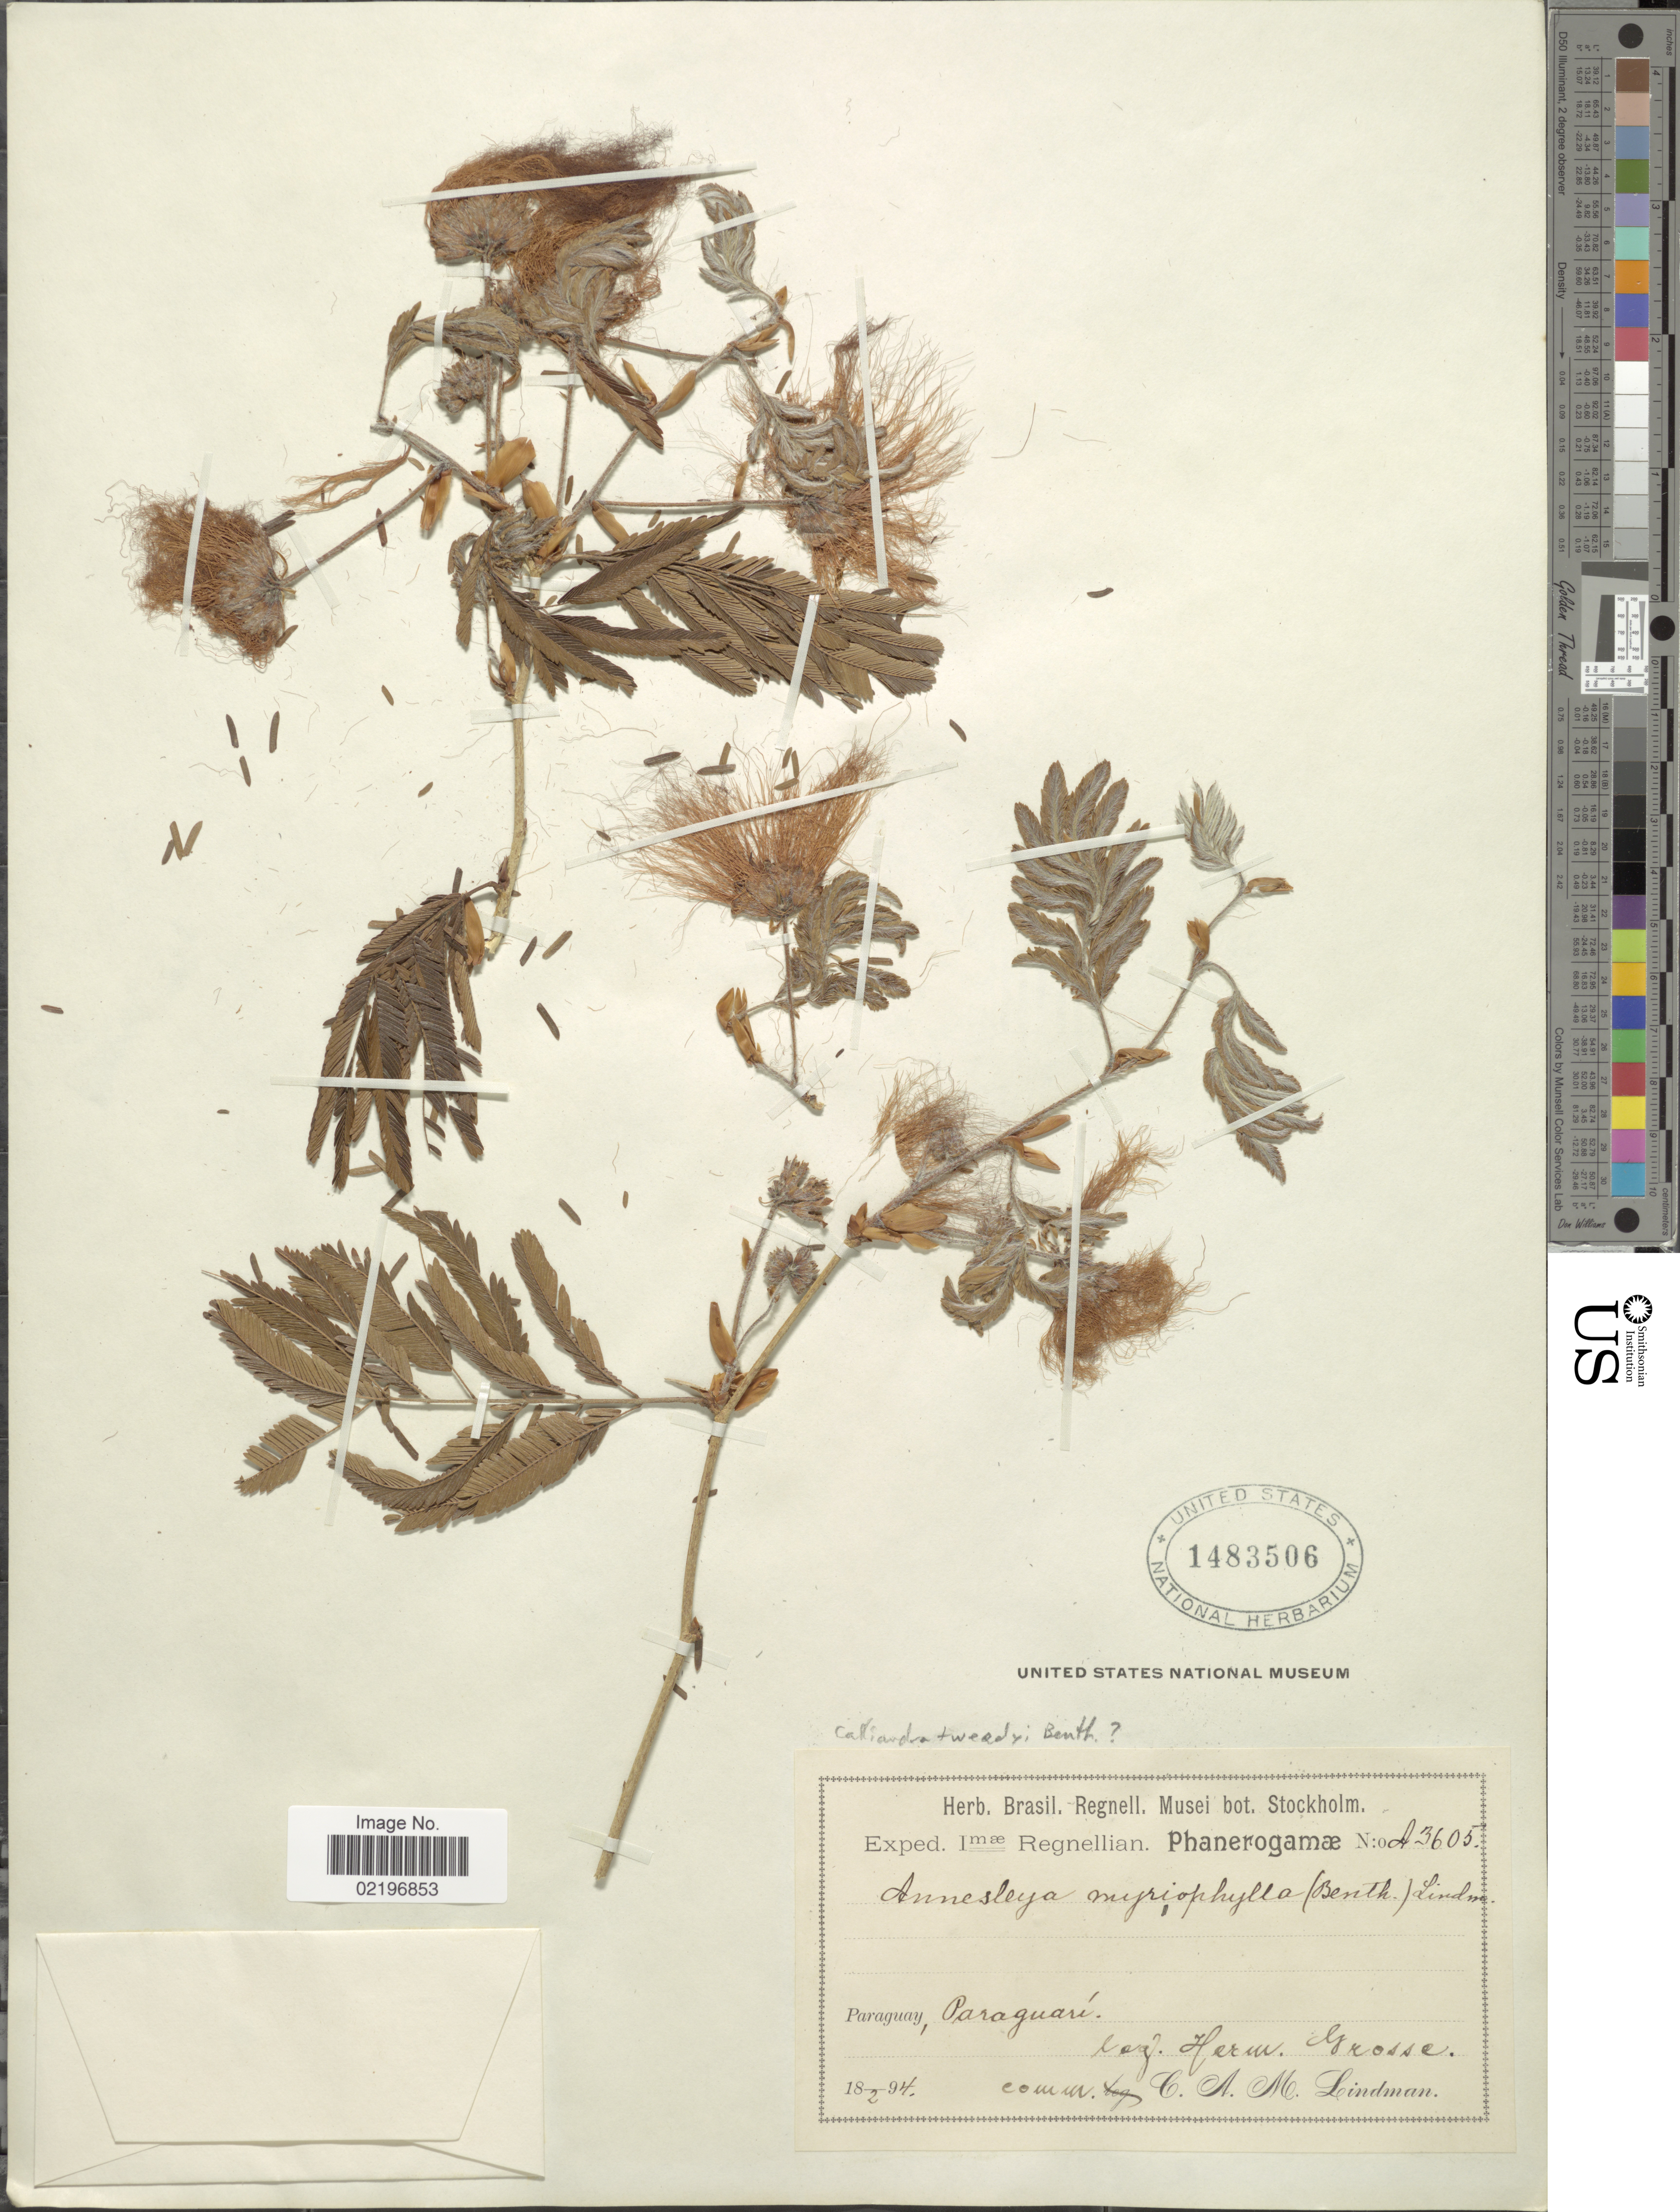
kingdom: Plantae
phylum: Tracheophyta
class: Magnoliopsida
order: Fabales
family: Fabaceae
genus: Calliandra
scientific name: Calliandra tweediei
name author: Benth.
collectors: H. Grosse & C. A. M. Lindman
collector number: A3605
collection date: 1894-02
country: Paraguay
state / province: Paraguari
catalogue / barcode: US 1483506